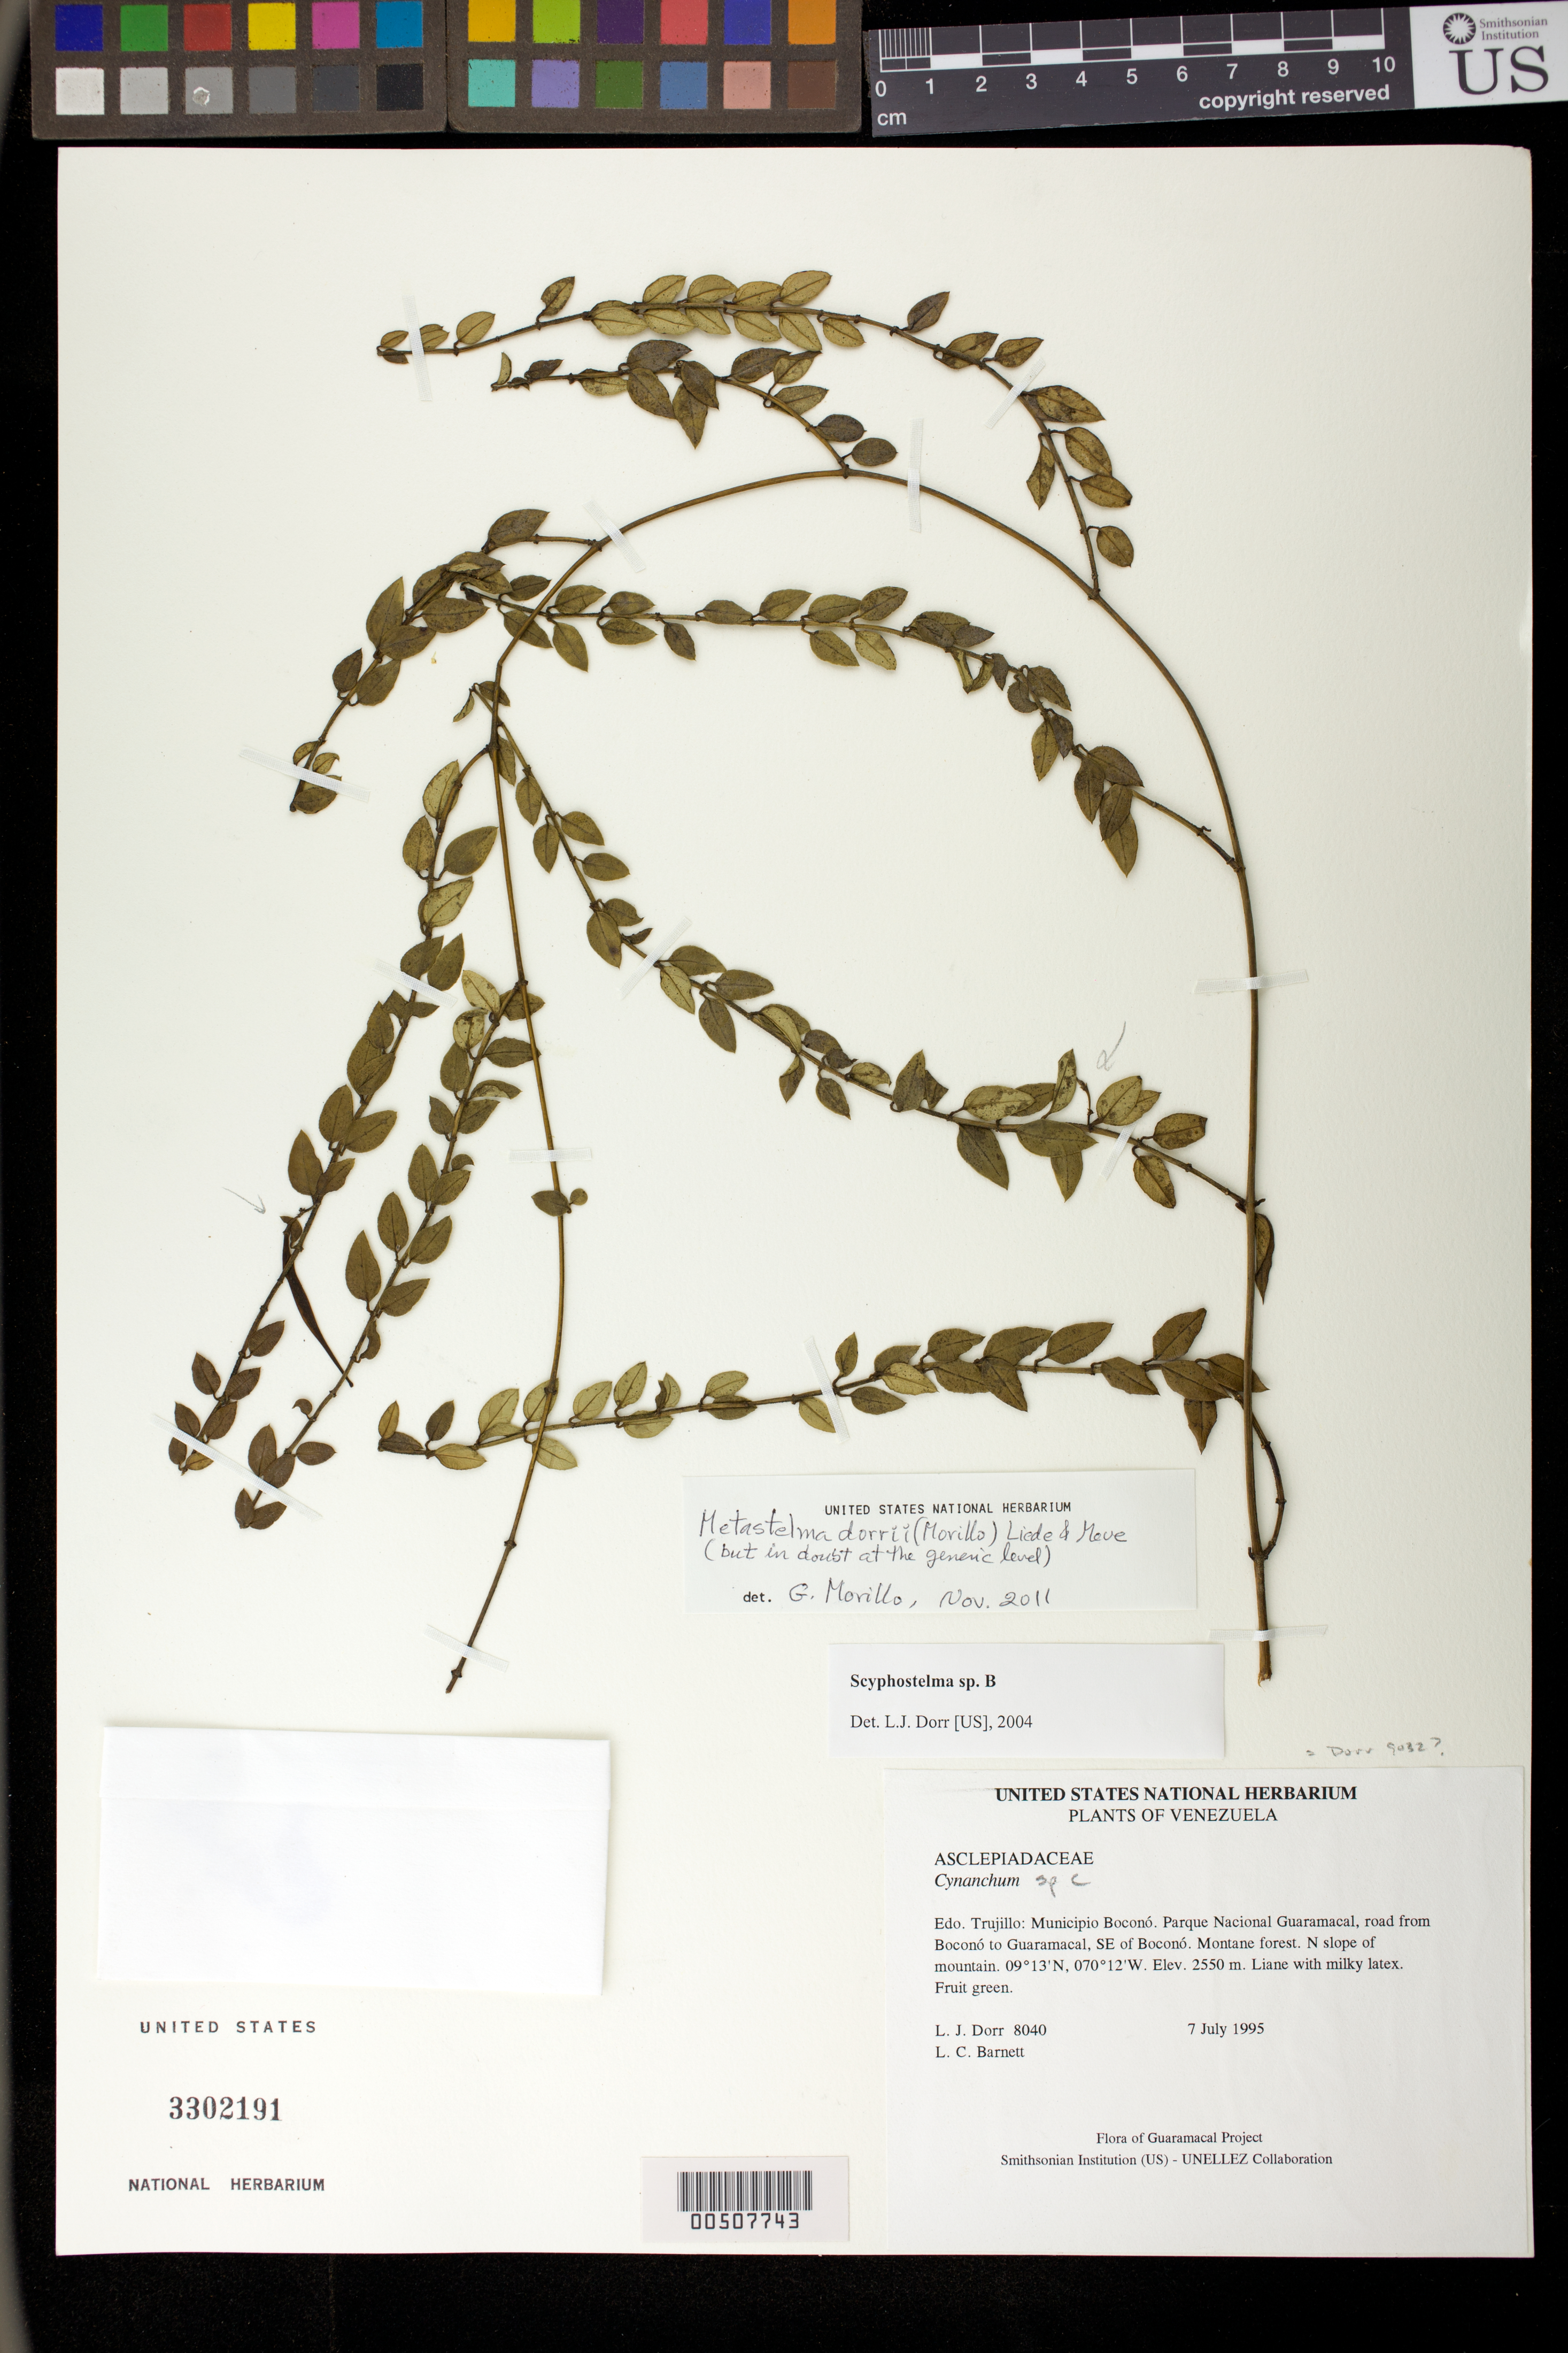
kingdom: Plantae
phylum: Tracheophyta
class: Magnoliopsida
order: Gentianales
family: Apocynaceae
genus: Metastelma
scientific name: Metastelma dorrii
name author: (Morillo) Liede & Meve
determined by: Morillo, G. N.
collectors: L. J. Dorr & L. C. Barnett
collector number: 8040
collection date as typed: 07 Jul 1995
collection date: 1995-07-07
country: Venezuela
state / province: Trujillo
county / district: Boconó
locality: Parque Nacional Guaramacal, road from Boconó to Guaramacal, SE of Boconó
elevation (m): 2550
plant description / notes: PORT, US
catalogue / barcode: US 3302191